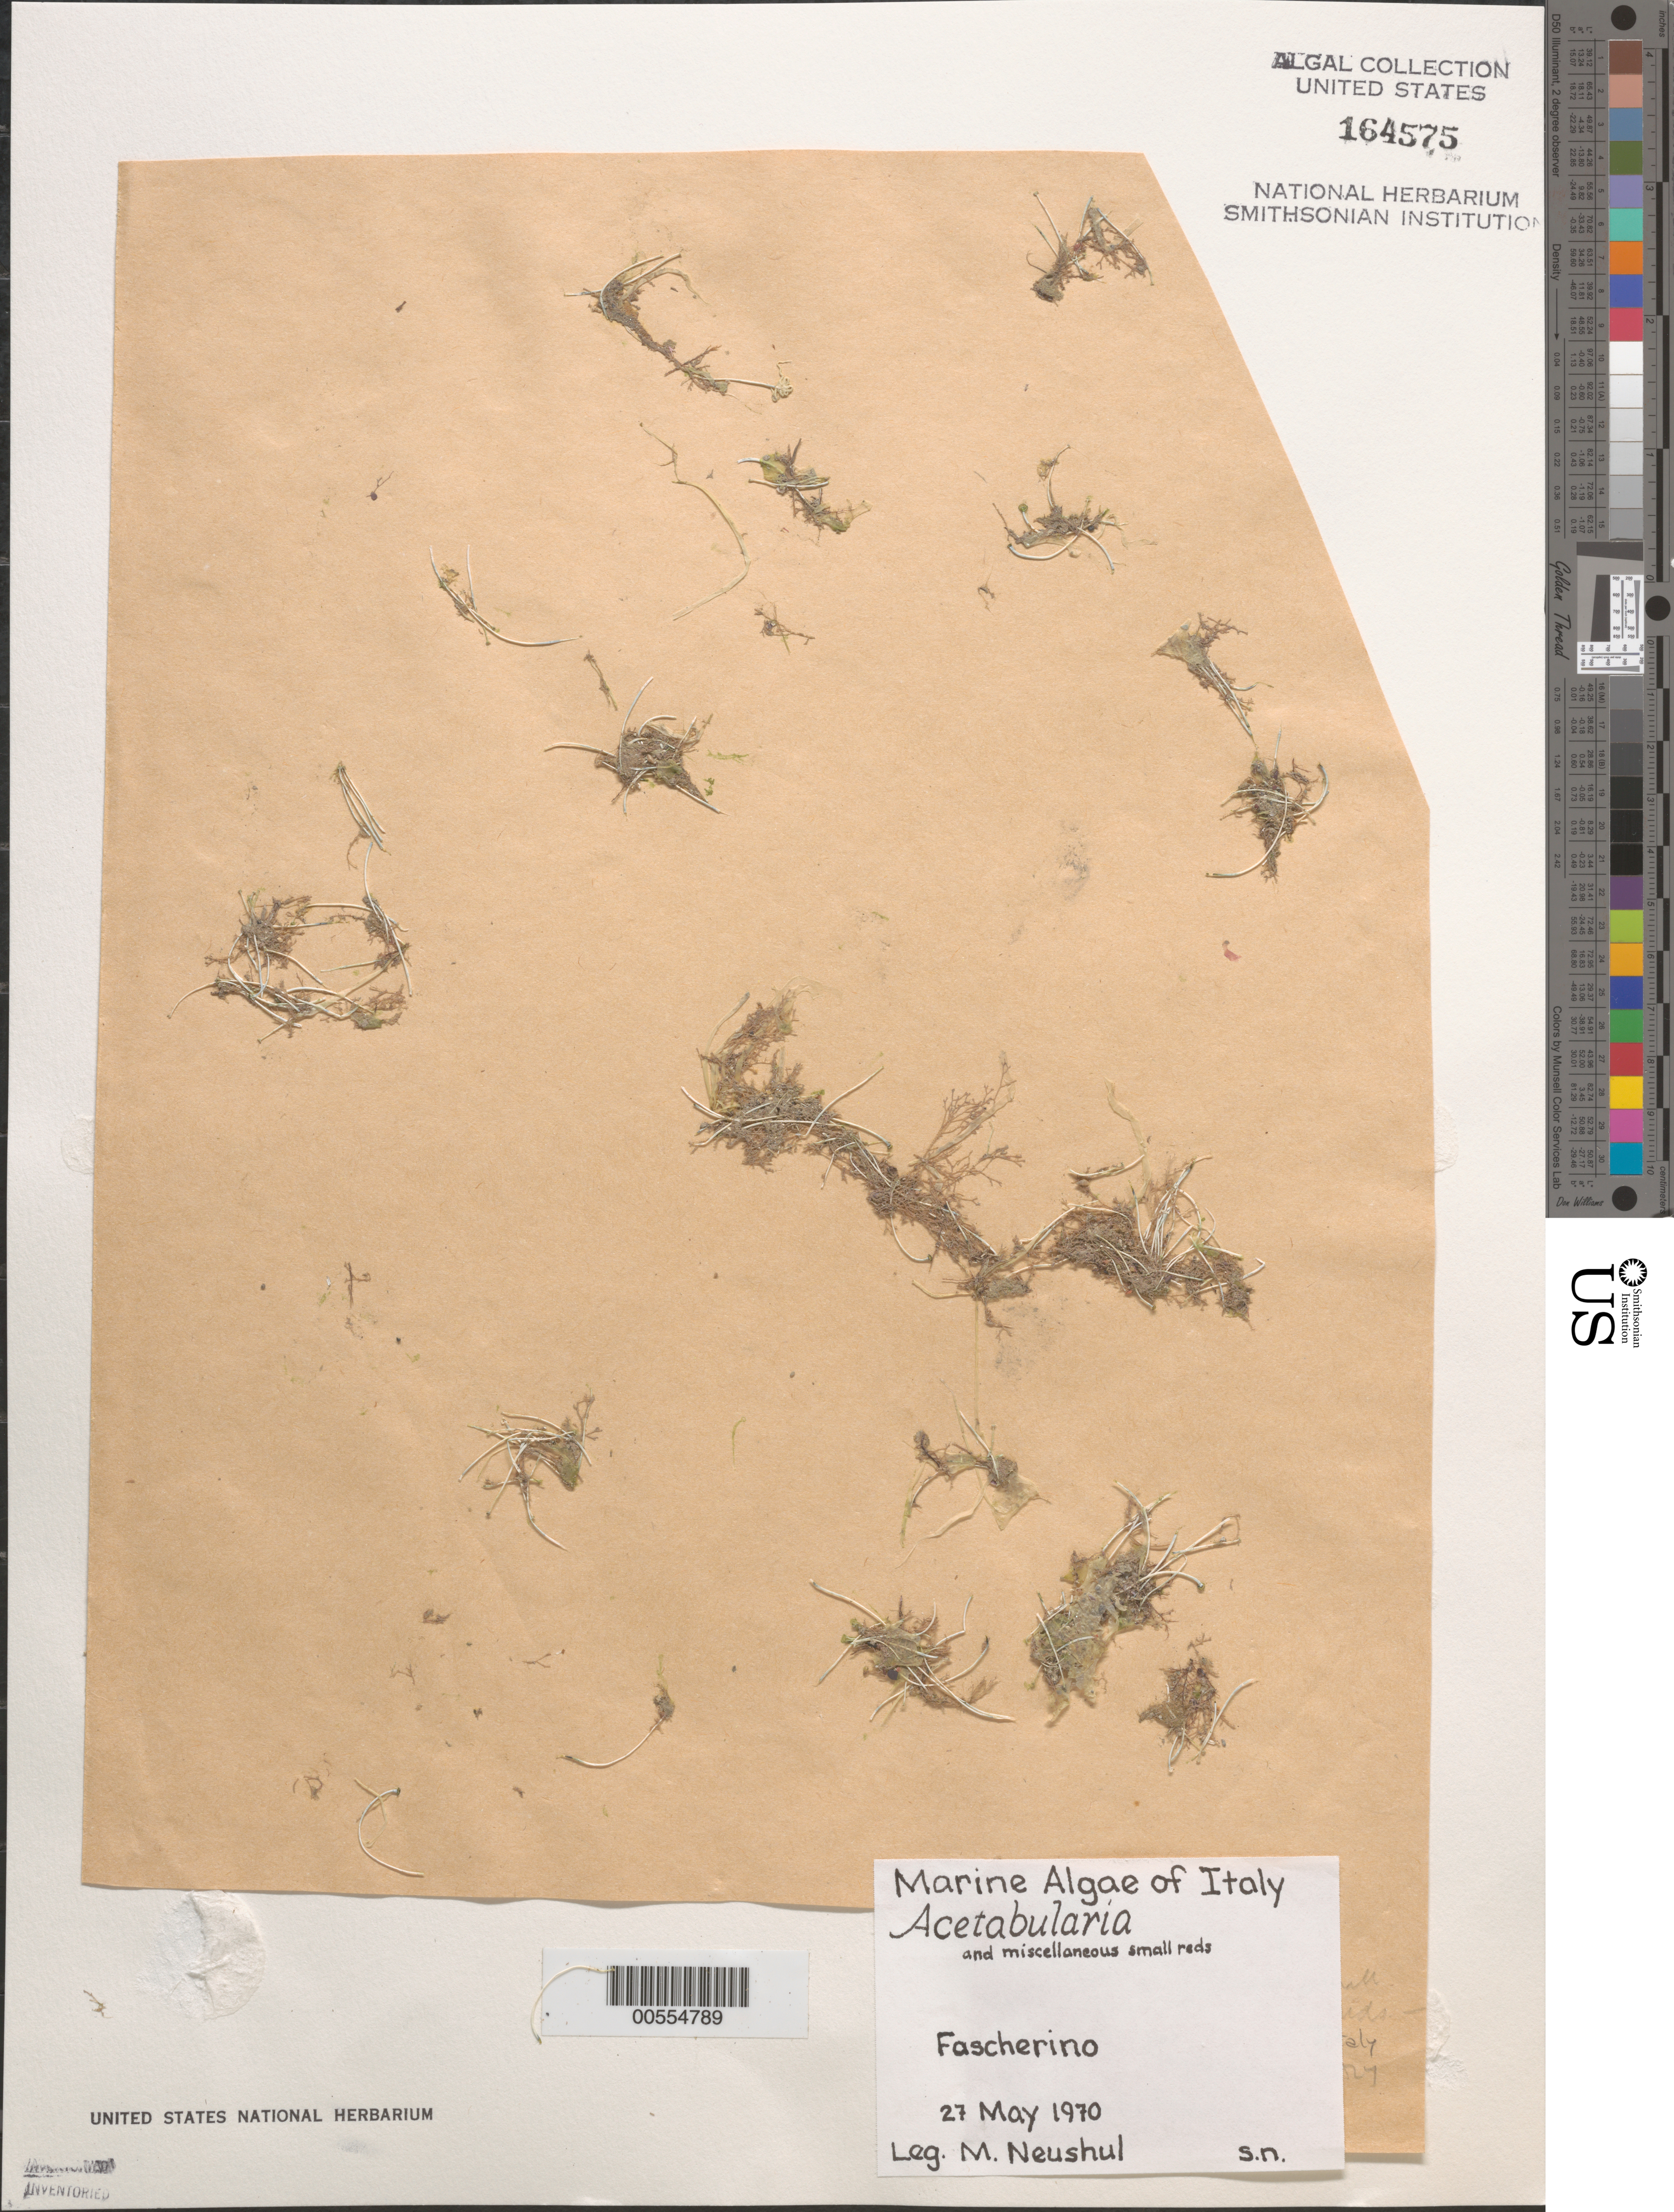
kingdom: Plantae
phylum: Chlorophyta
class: Ulvophyceae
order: Dasycladales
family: Polyphysaceae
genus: Acetabularia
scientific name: Acetabularia sp.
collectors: M. Neushul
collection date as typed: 27 May 1970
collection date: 1970-05-27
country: Italy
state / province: Liguria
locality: Fiascherino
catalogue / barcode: US 164575